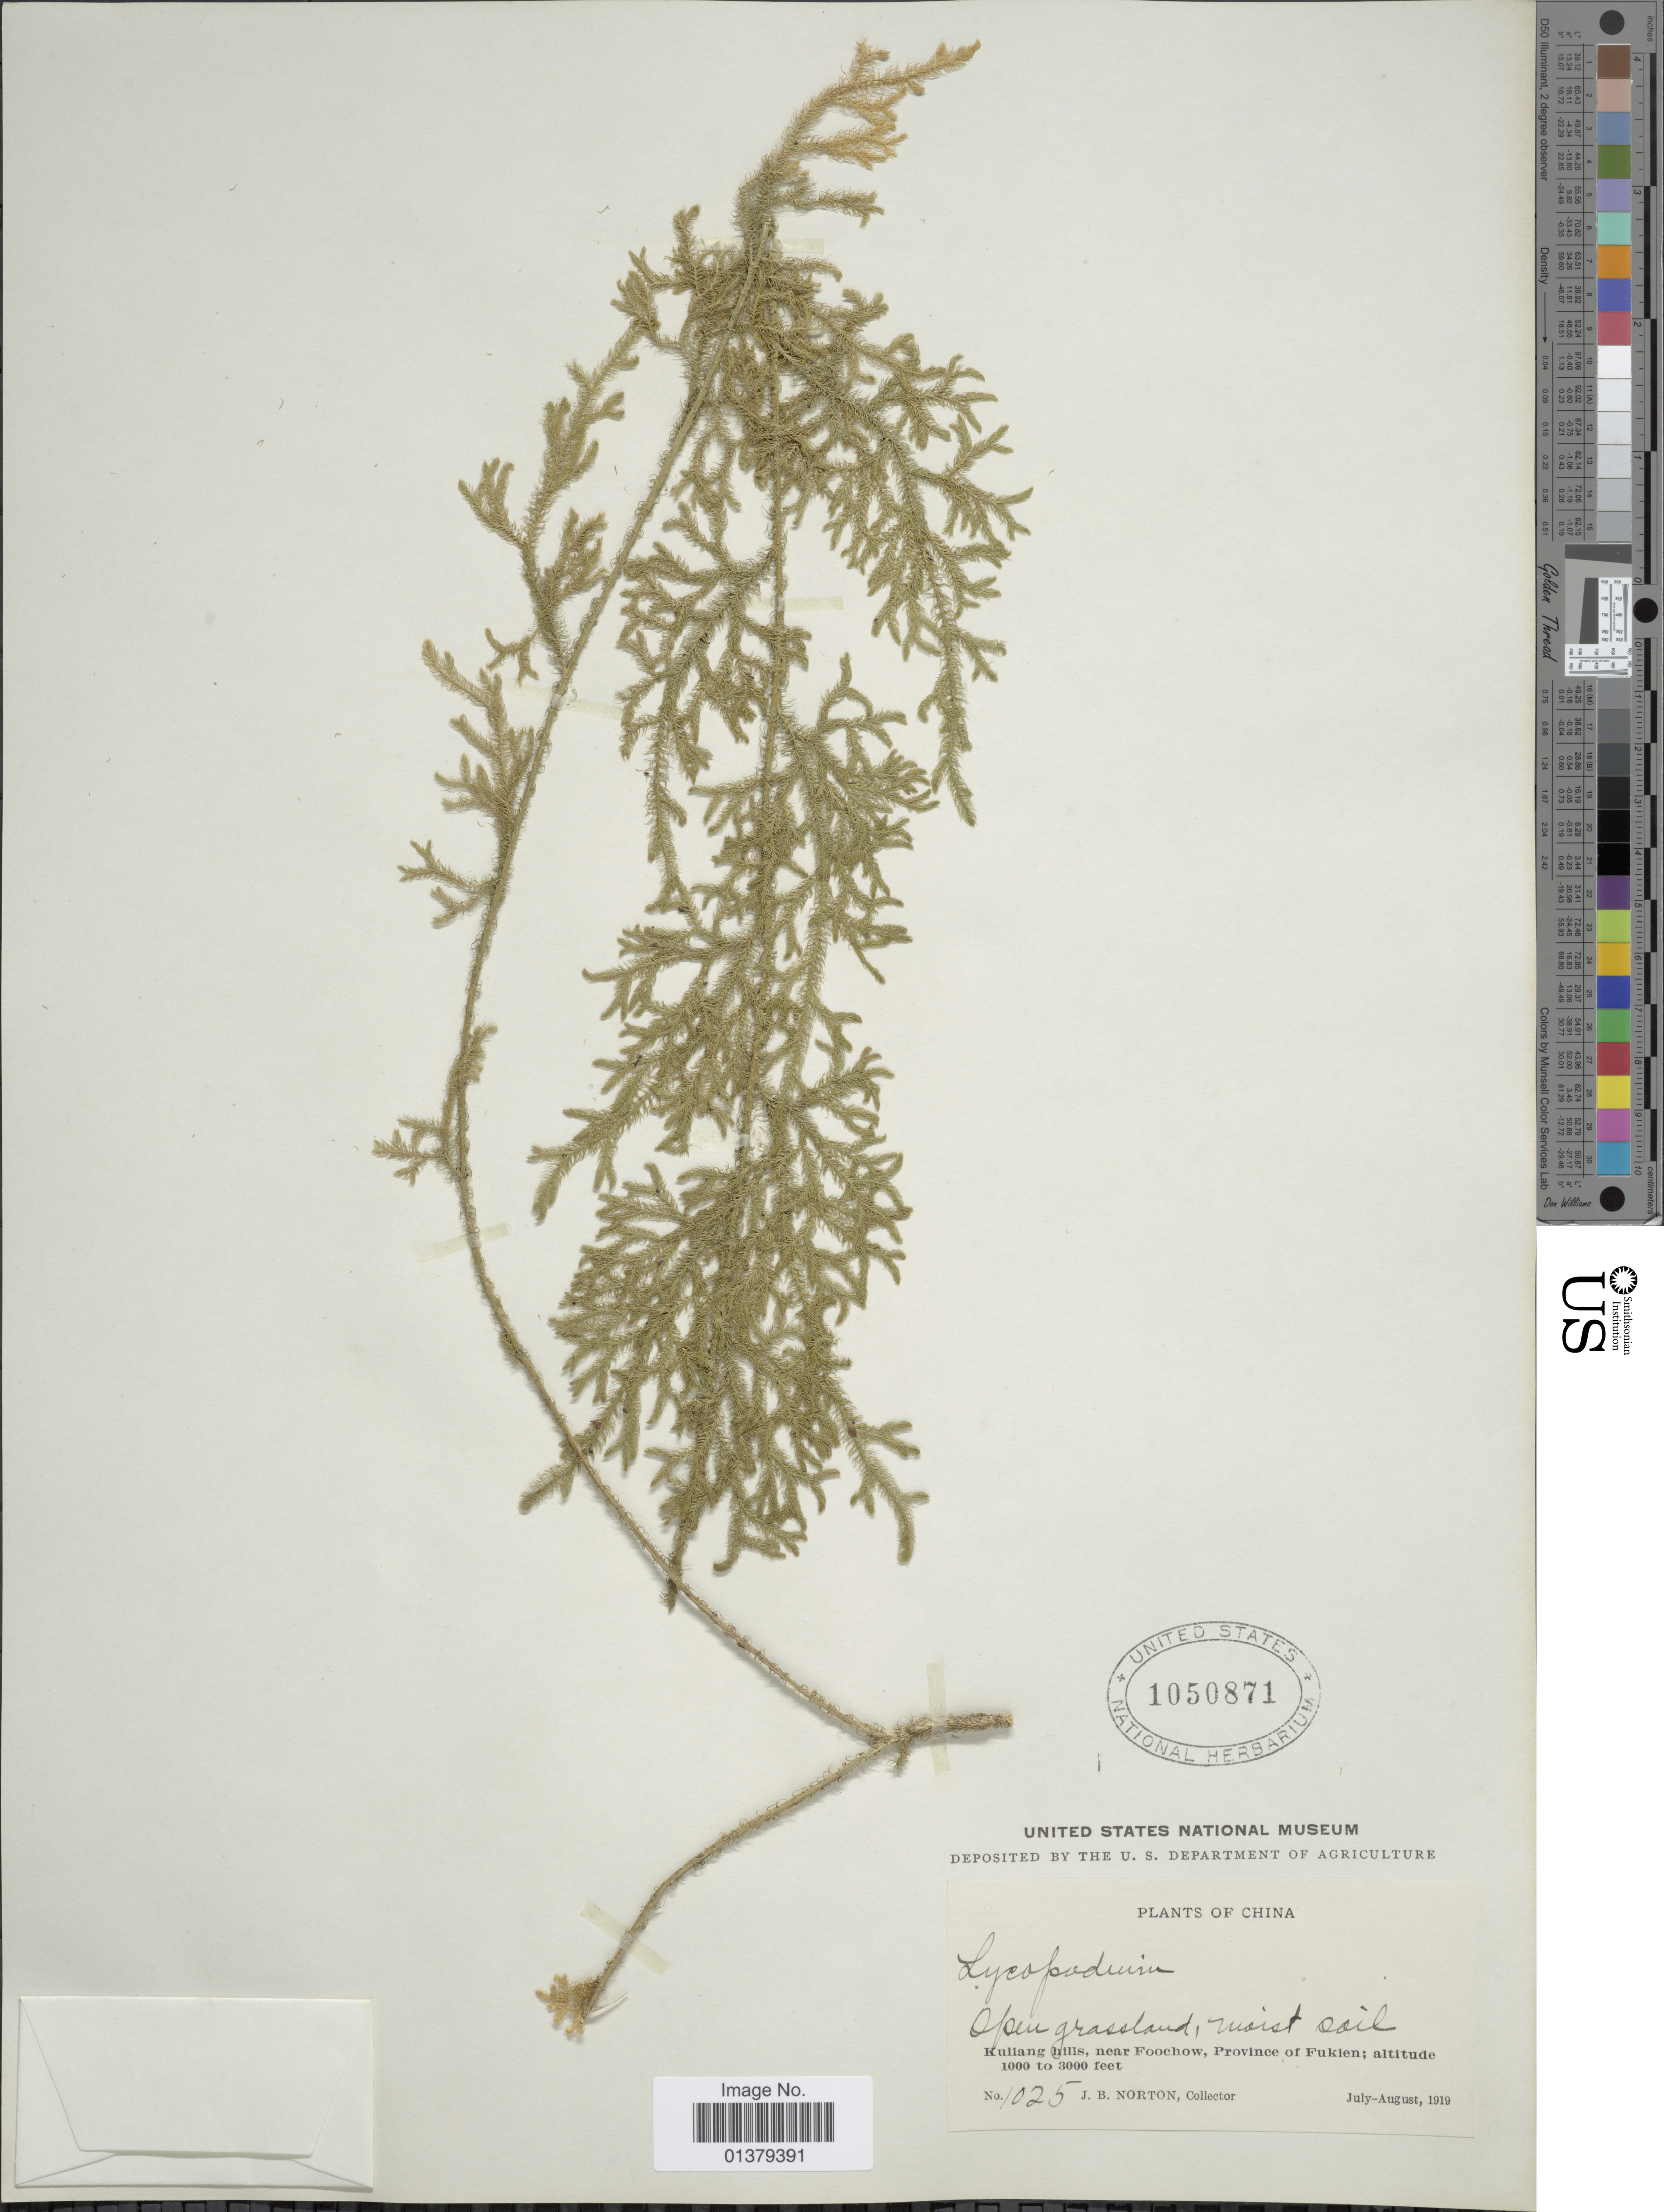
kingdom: Plantae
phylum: Tracheophyta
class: Lycopodiopsida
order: Lycopodiales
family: Lycopodiaceae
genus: Palhinhaea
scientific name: Palhinhaea cernua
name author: (L.) Vasc. & Franco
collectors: J. B. Norton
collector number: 1025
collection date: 1919-07/1919-08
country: China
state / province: Fujian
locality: Kuliang hills, near Foochow, province of Fukien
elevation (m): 305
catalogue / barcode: US 1050871